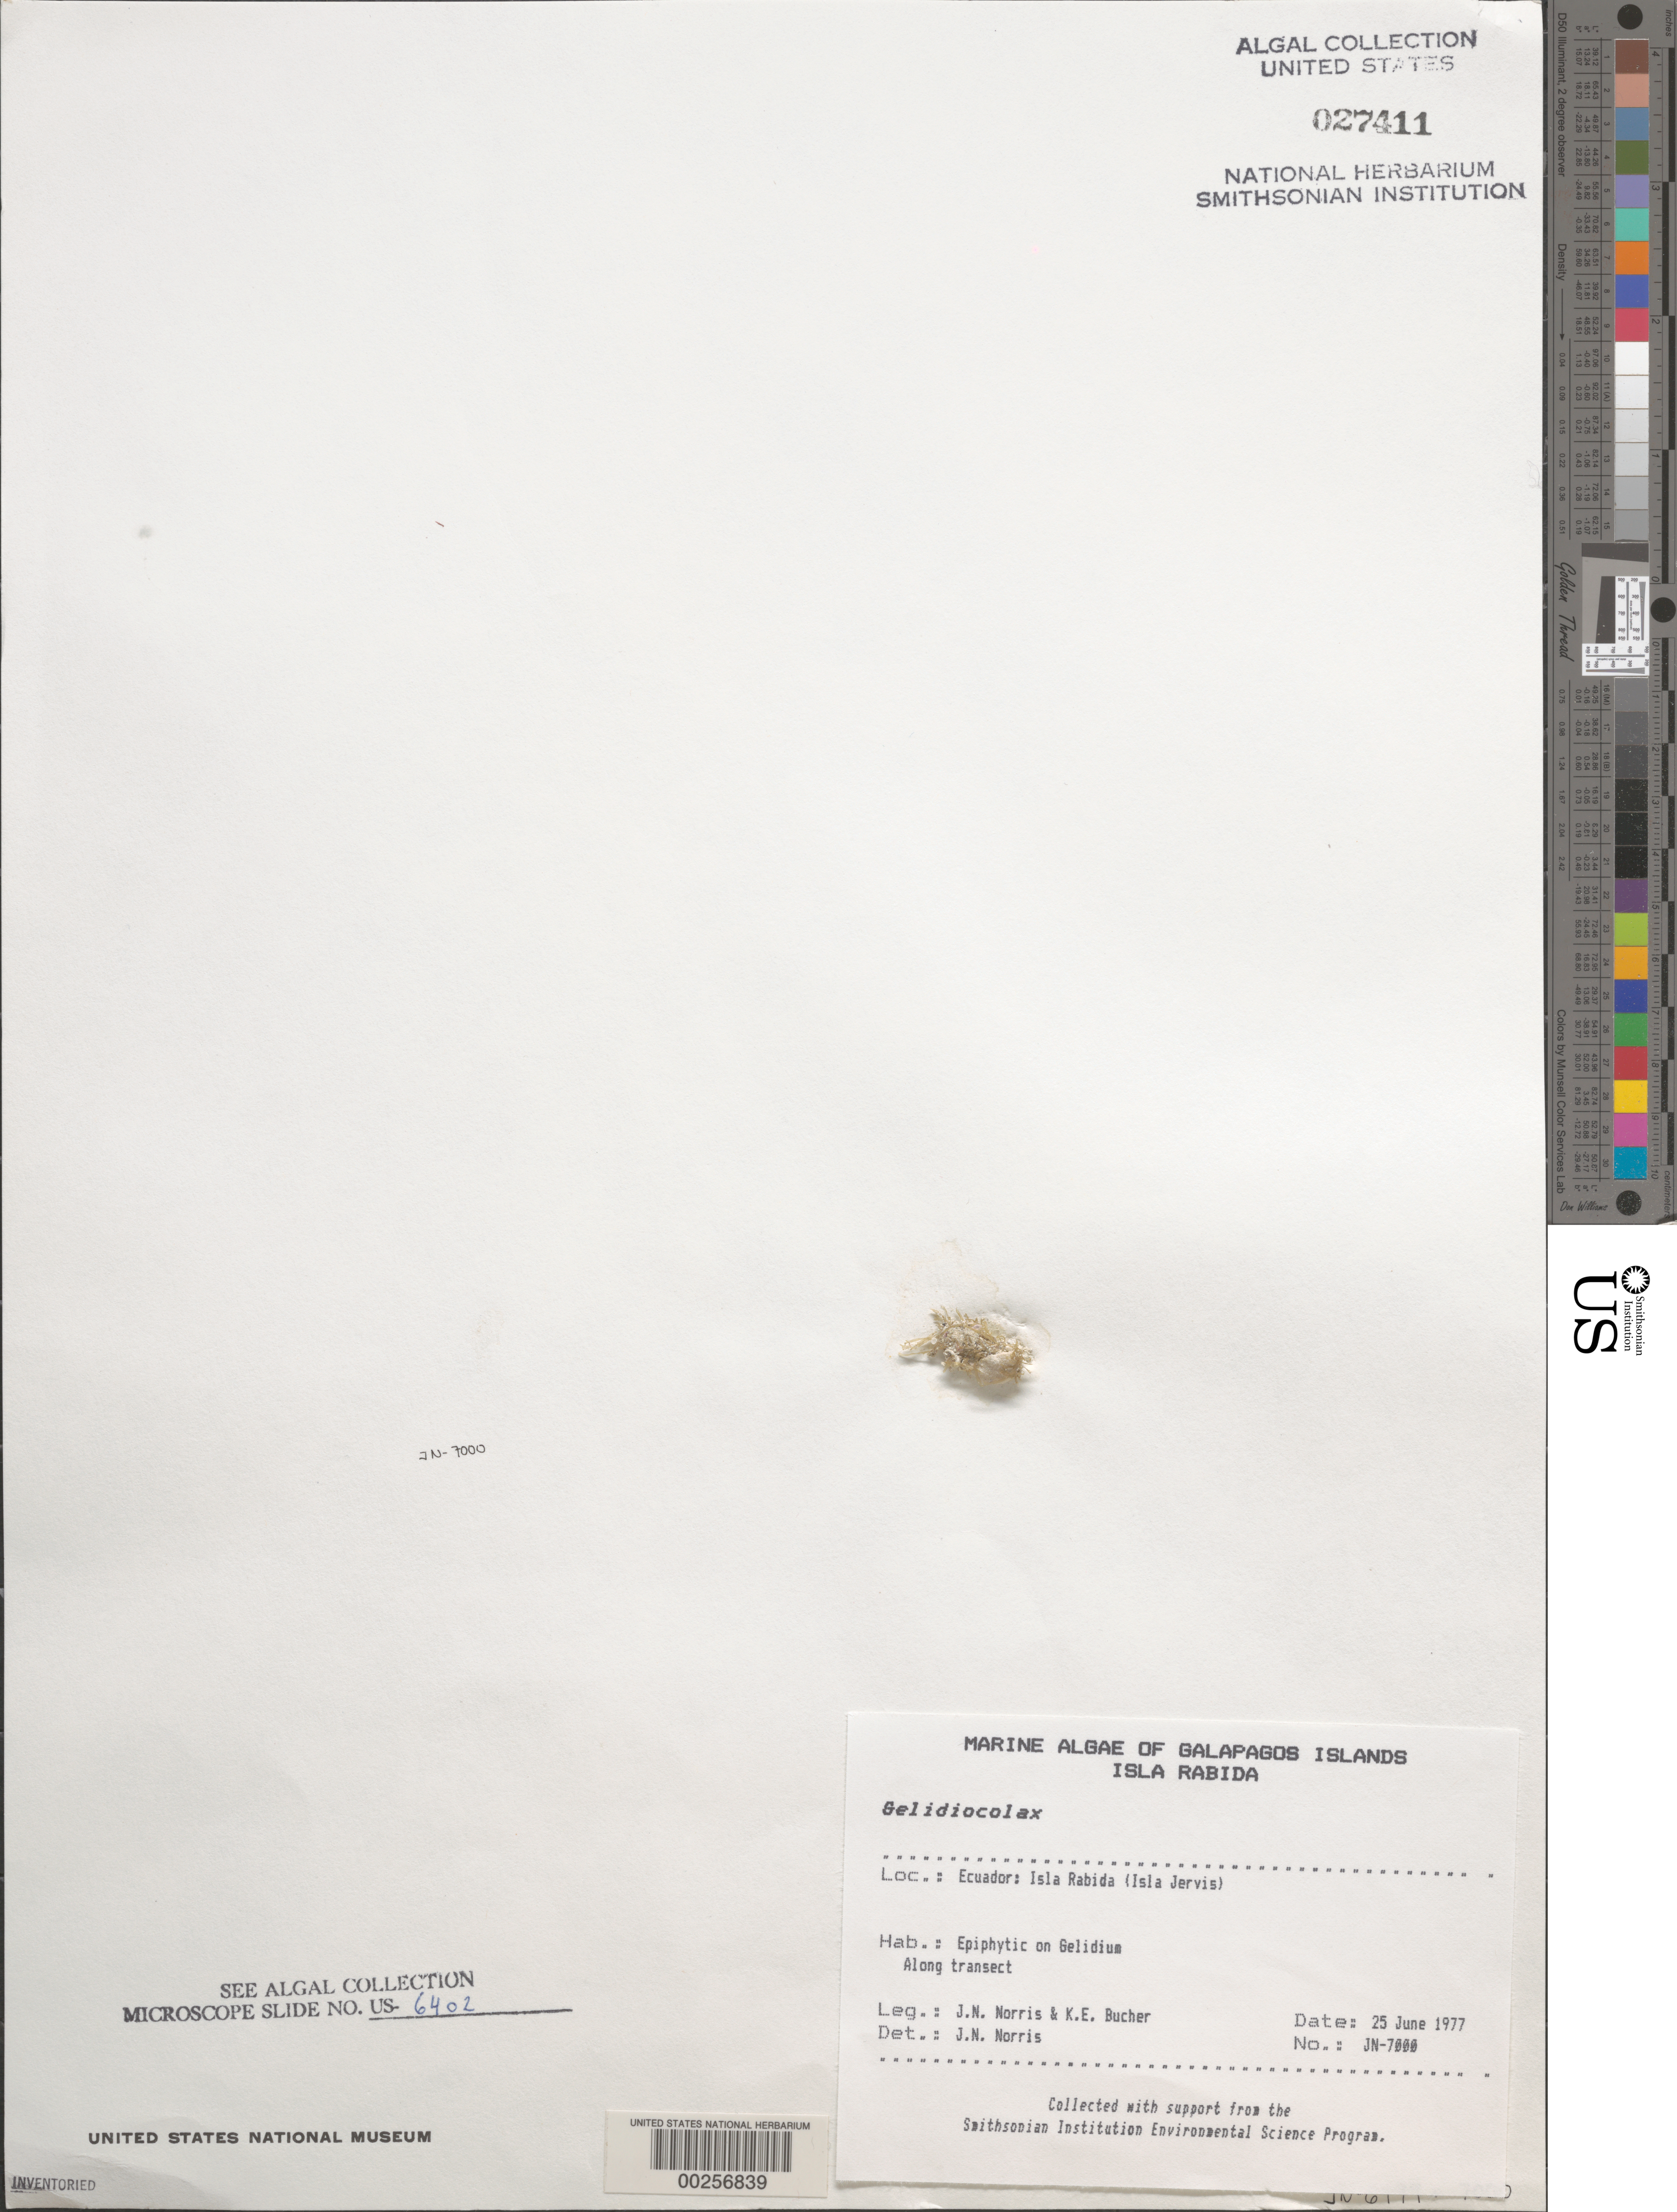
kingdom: Plantae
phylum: Rhodophyta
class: Florideophyceae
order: Gracilariales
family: Pterocladiophilaceae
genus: Gelidiocolax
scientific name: Gelidiocolax sp.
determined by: Norris, James N.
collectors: J. N. Norris & K. E. Bucher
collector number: JN-7000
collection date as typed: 25 Jun 1977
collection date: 1977-06-25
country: Ecuador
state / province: Colón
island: Jervis [Rábida]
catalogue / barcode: US 27411